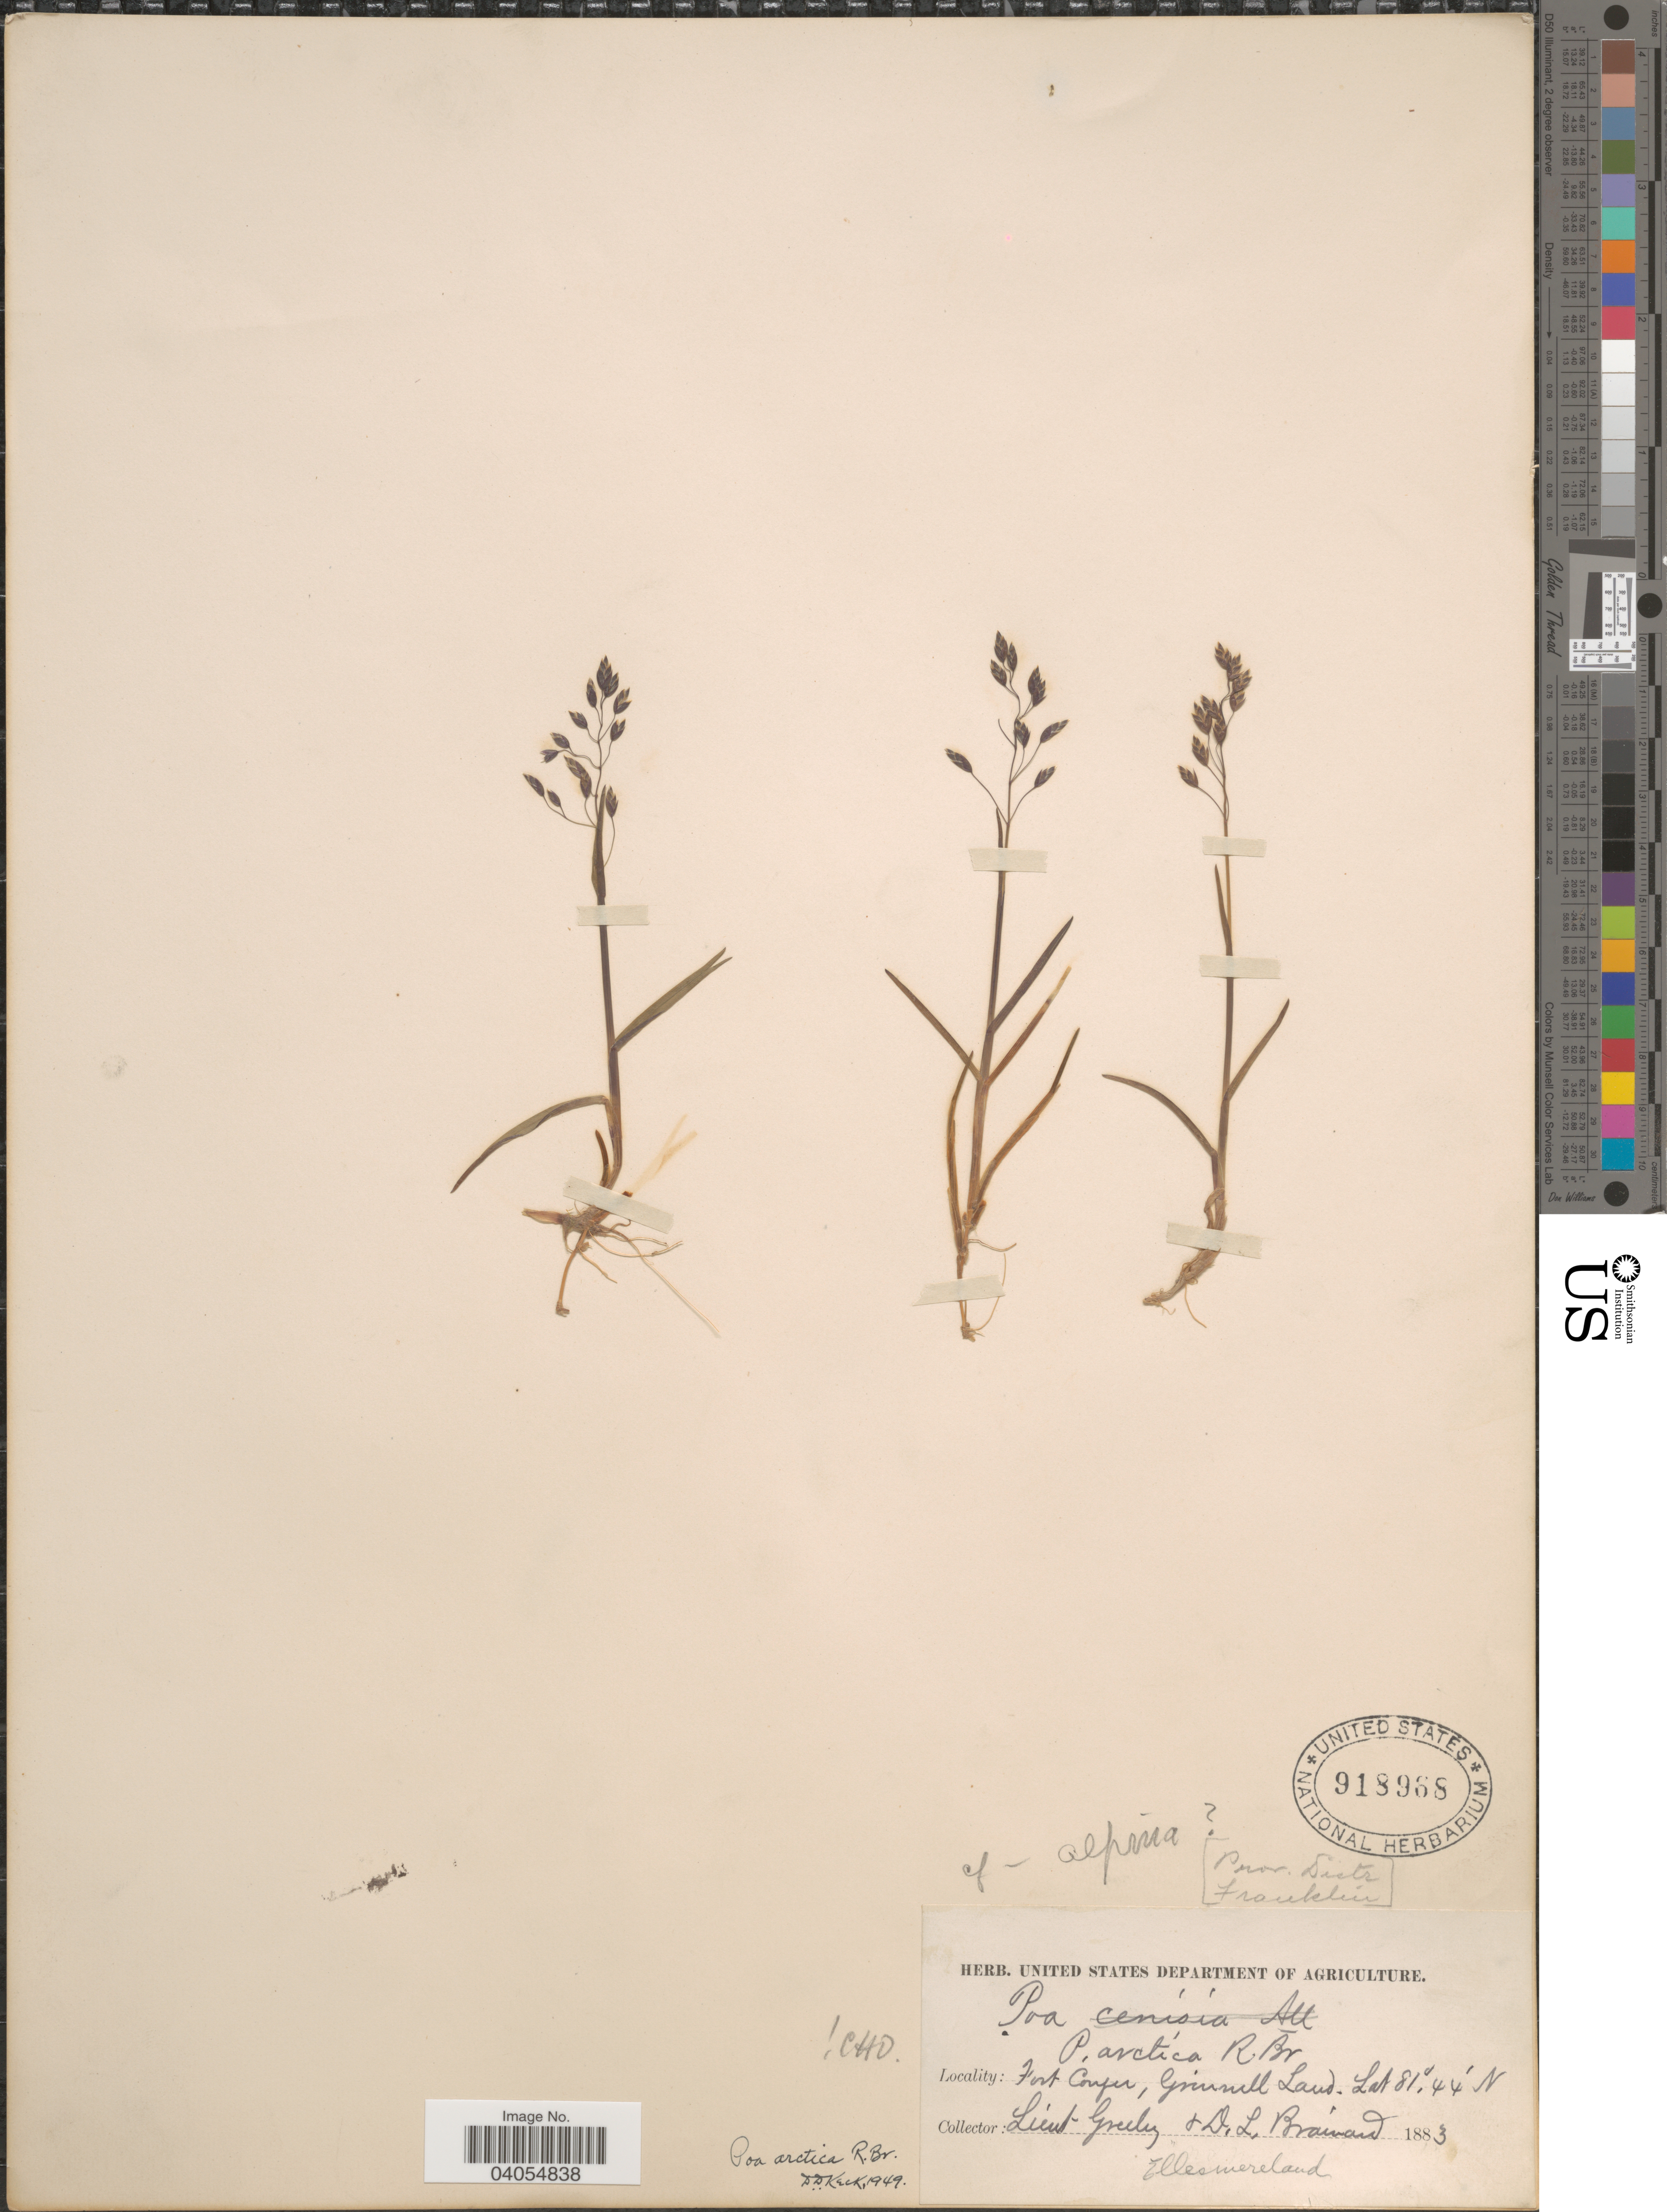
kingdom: Plantae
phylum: Tracheophyta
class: Liliopsida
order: Poales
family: Poaceae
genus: Poa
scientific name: Poa arctica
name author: R. Br.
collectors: L. Greeley & D. Brainard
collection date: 1883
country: Canada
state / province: Nunavut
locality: Prov. Distr. Franklin. Fort Conger, Grinnell Land. Ellesmereland.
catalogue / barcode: US 918968